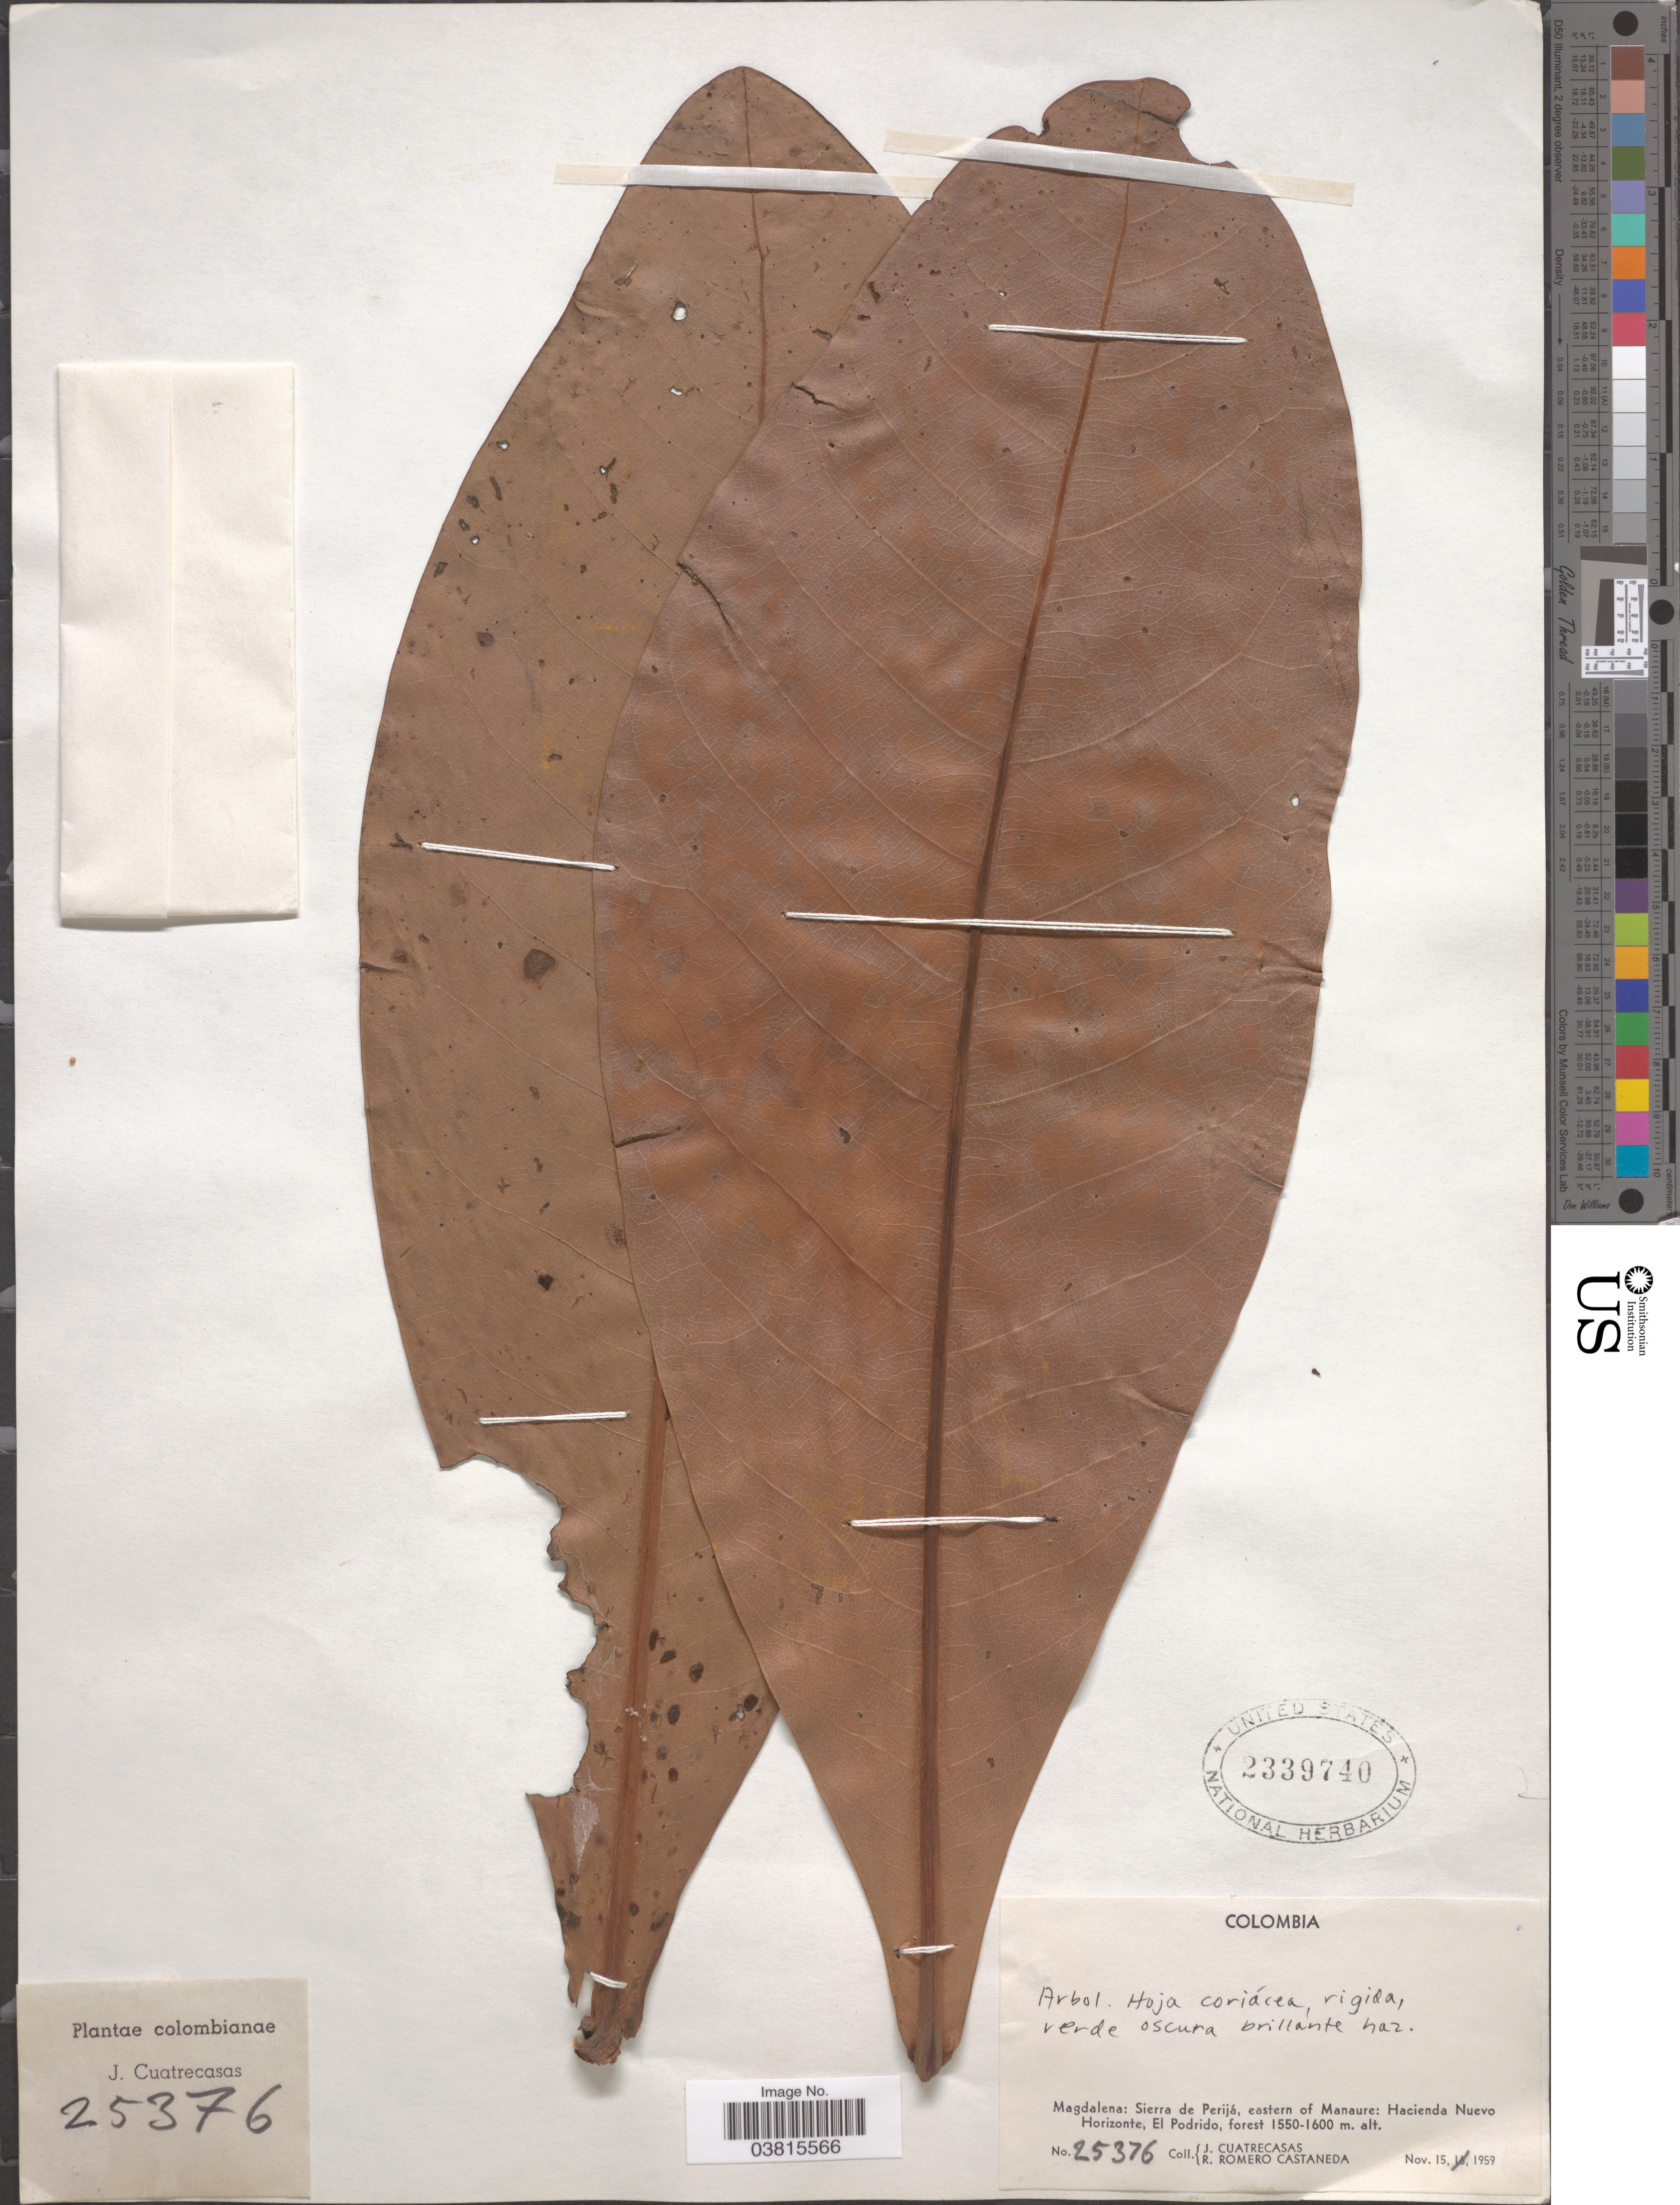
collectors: J. Cuatrecasas & R. Romero Castañeda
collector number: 25376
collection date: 1959-11-15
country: Colombia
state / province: Magdalena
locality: Sierra de Perijá, eastern of Manaure: Hacienda Nuevo Horizonte, El Podrido.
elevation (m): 1550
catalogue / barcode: US 2339740